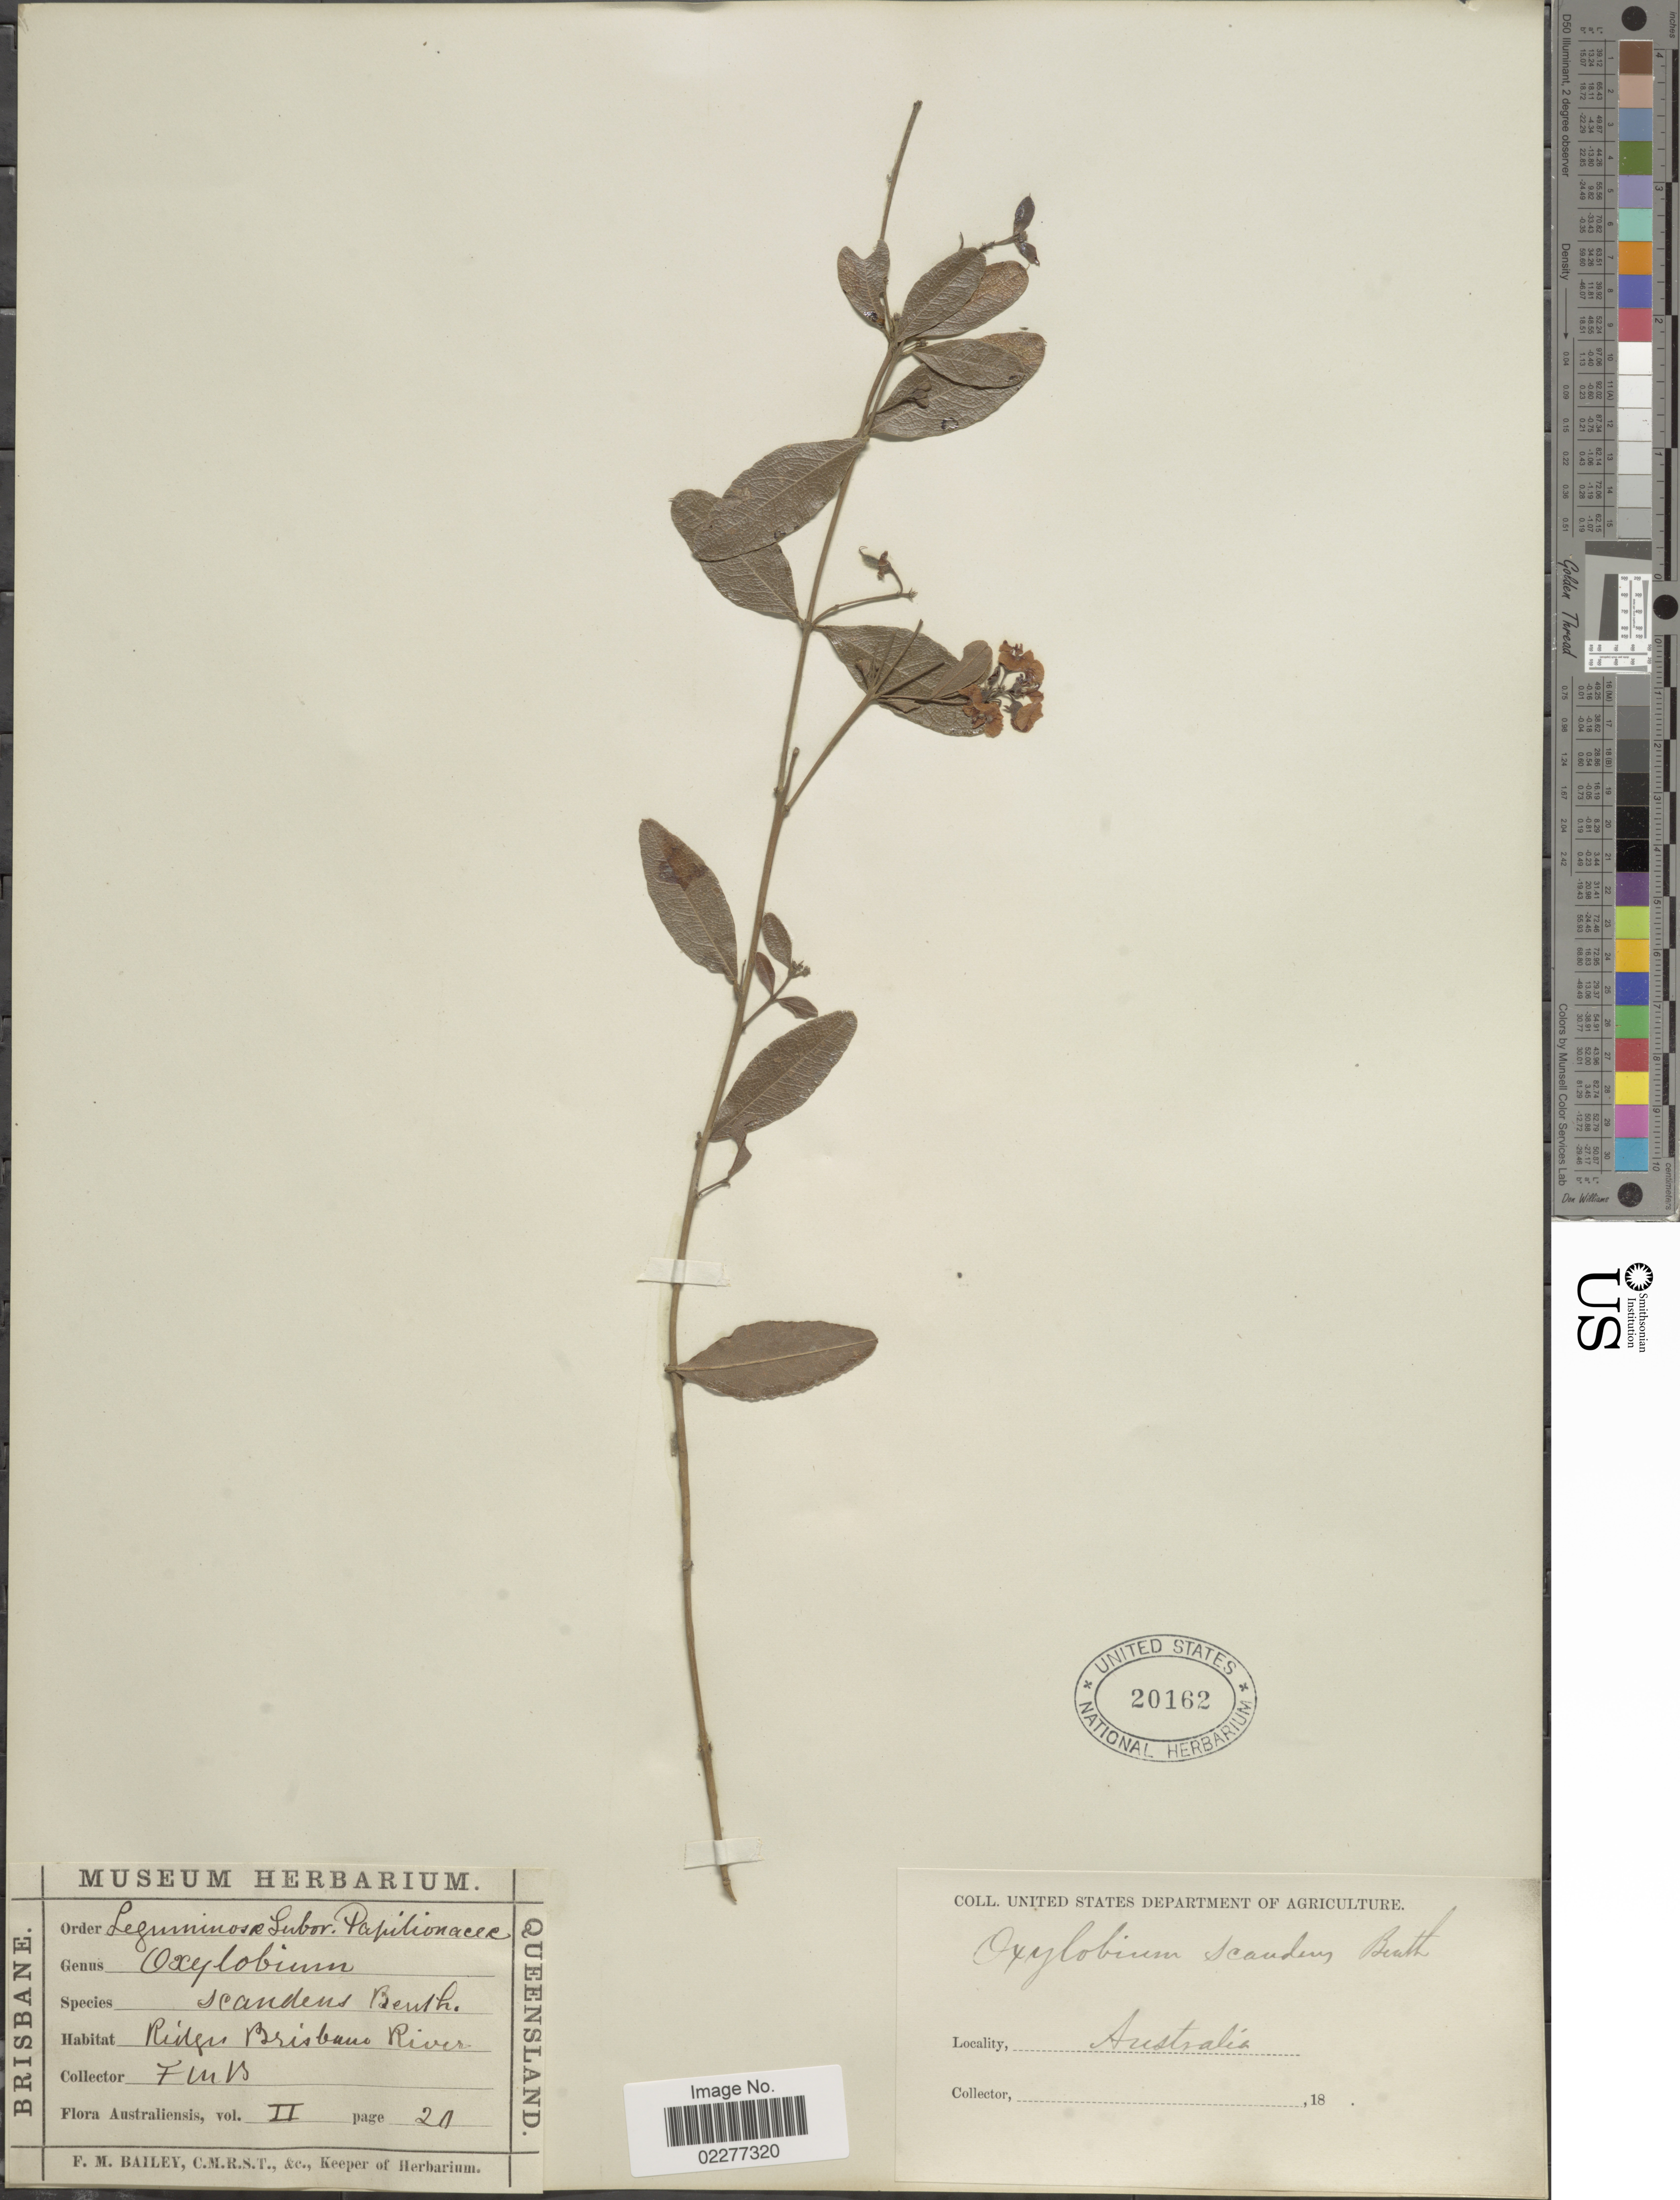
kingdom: Plantae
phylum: Tracheophyta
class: Magnoliopsida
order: Fabales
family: Fabaceae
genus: Oxylobium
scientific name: Oxylobium scandens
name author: (Sm.) Benth.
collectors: F. M. Bailey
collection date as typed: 18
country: Australia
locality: Ridges Brisbane River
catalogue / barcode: US 20162